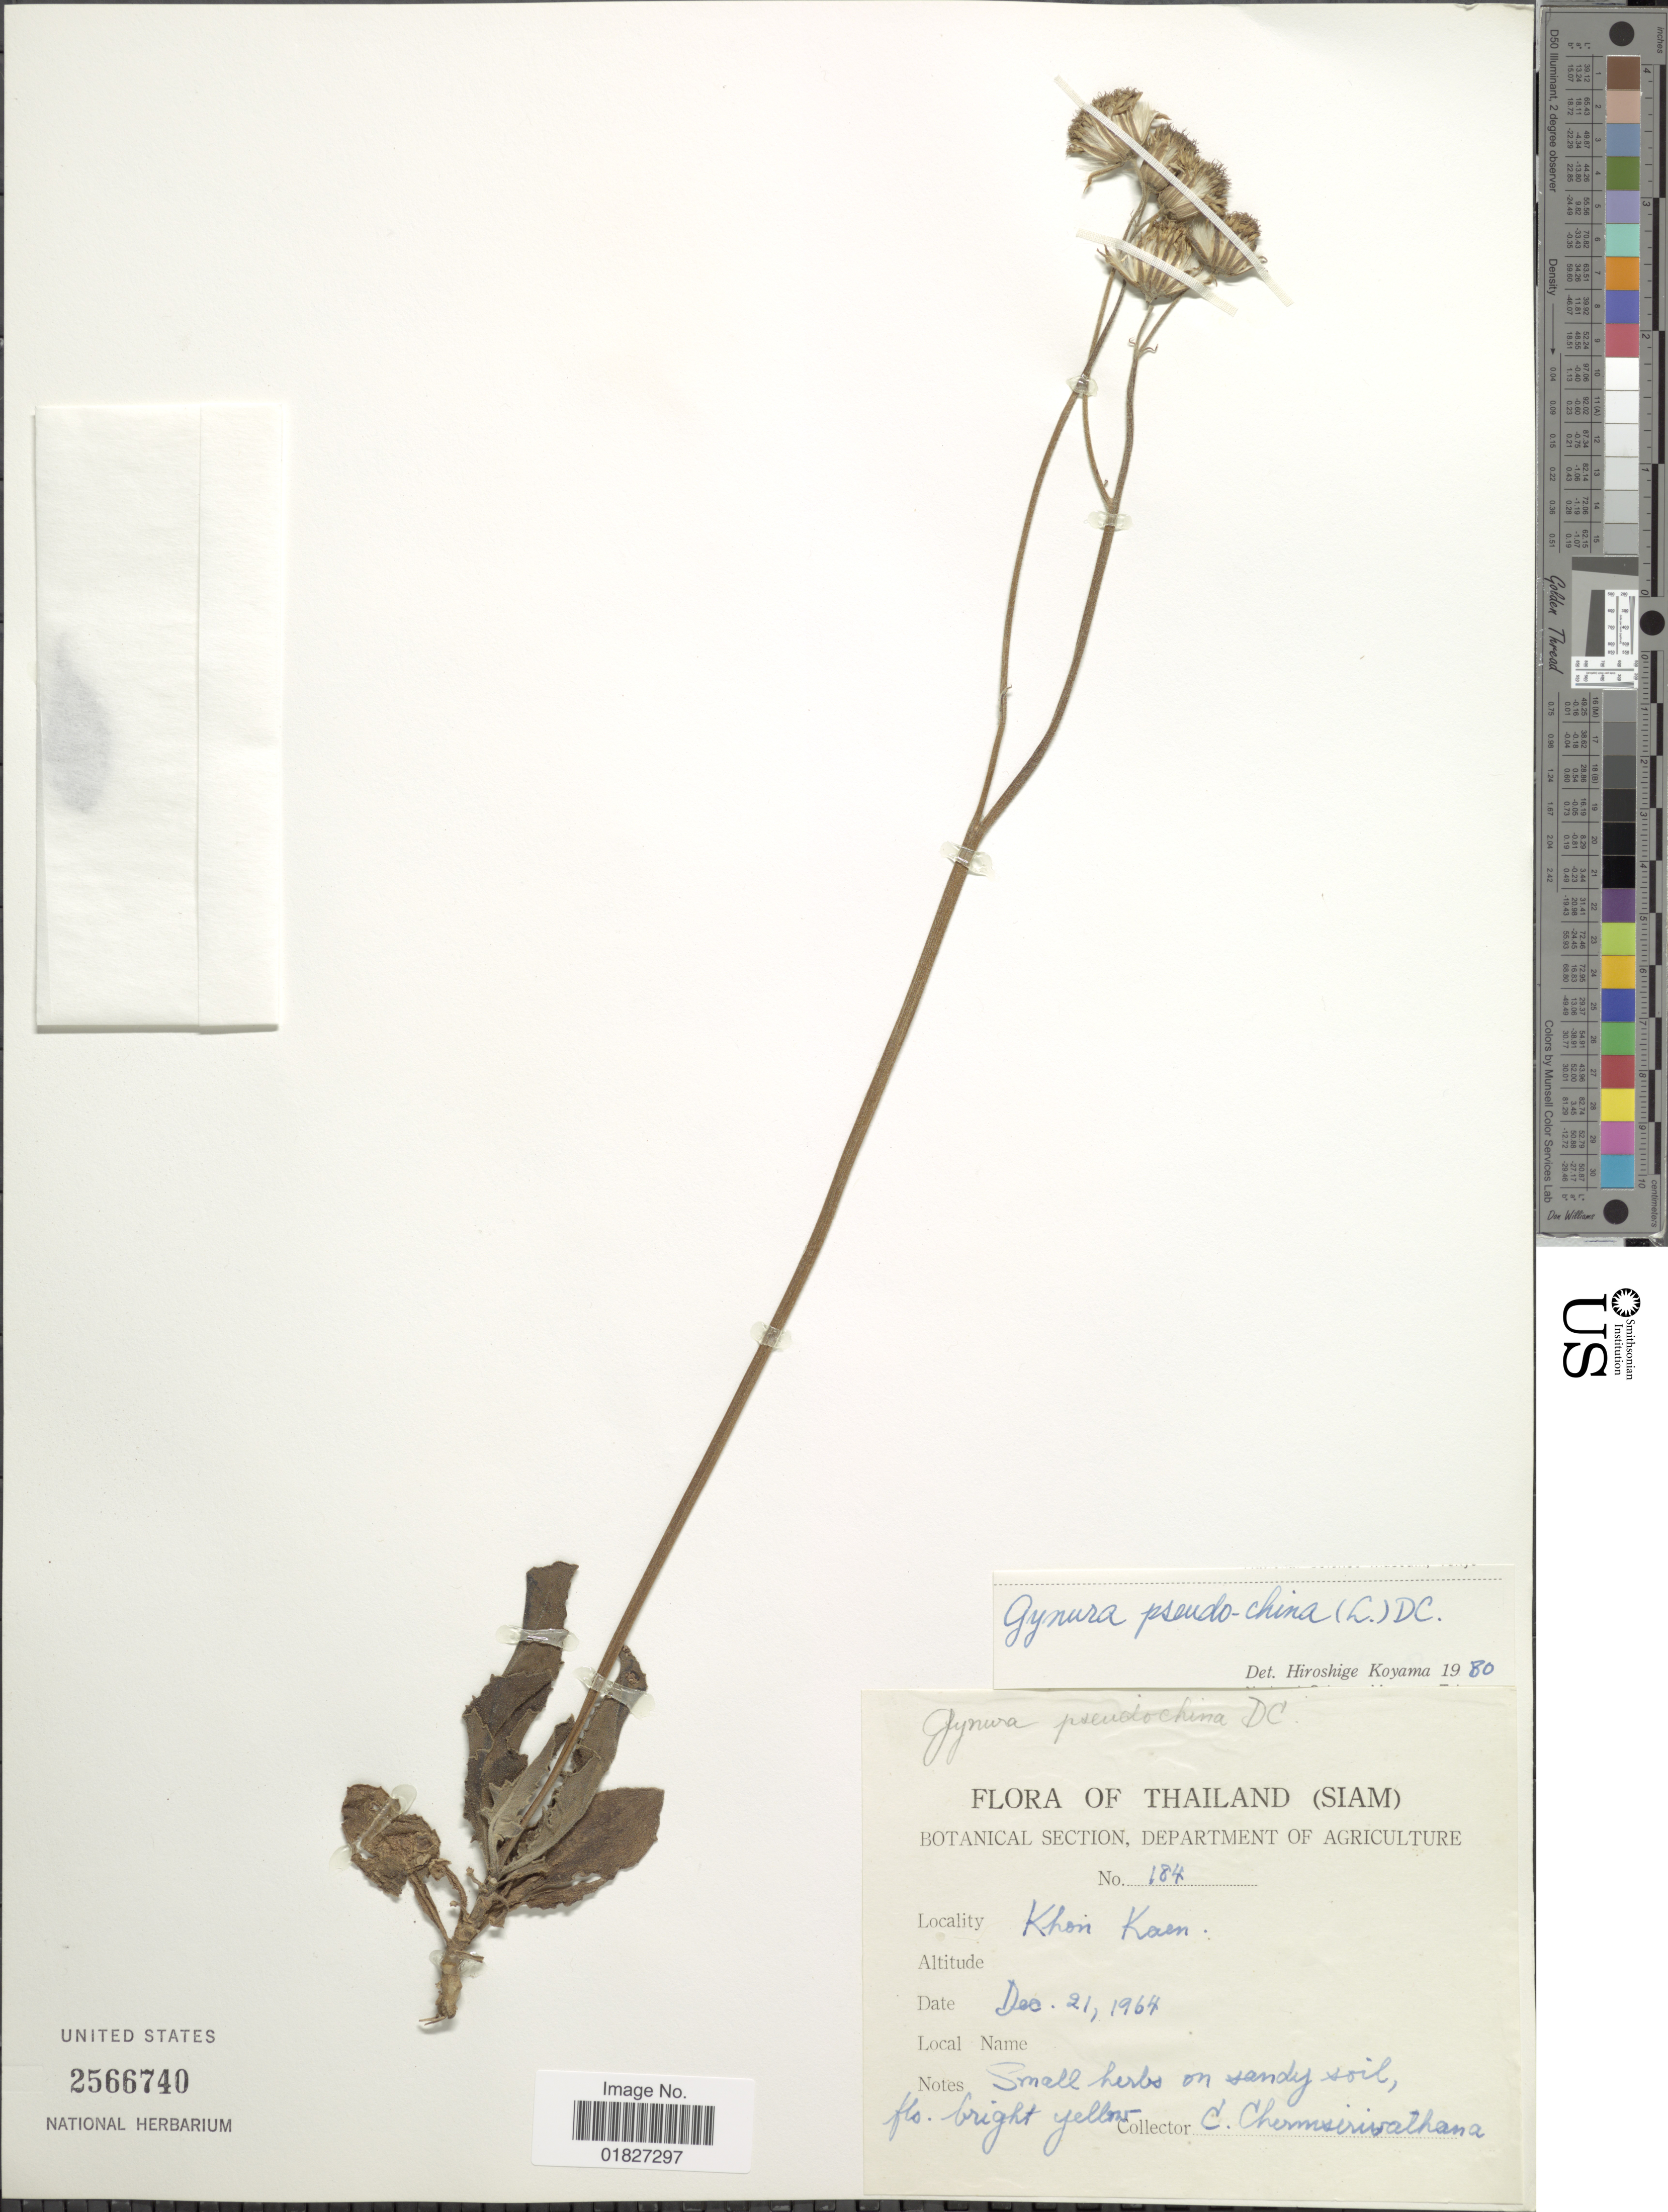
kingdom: Plantae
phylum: Tracheophyta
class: Magnoliopsida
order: Asterales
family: Asteraceae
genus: Gynura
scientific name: Gynura pseudochina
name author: (L.) DC.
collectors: C. Chermsirivathana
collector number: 184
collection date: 1964-12-21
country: Thailand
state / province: Khon Kaen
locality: Siam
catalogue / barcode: US 2566740